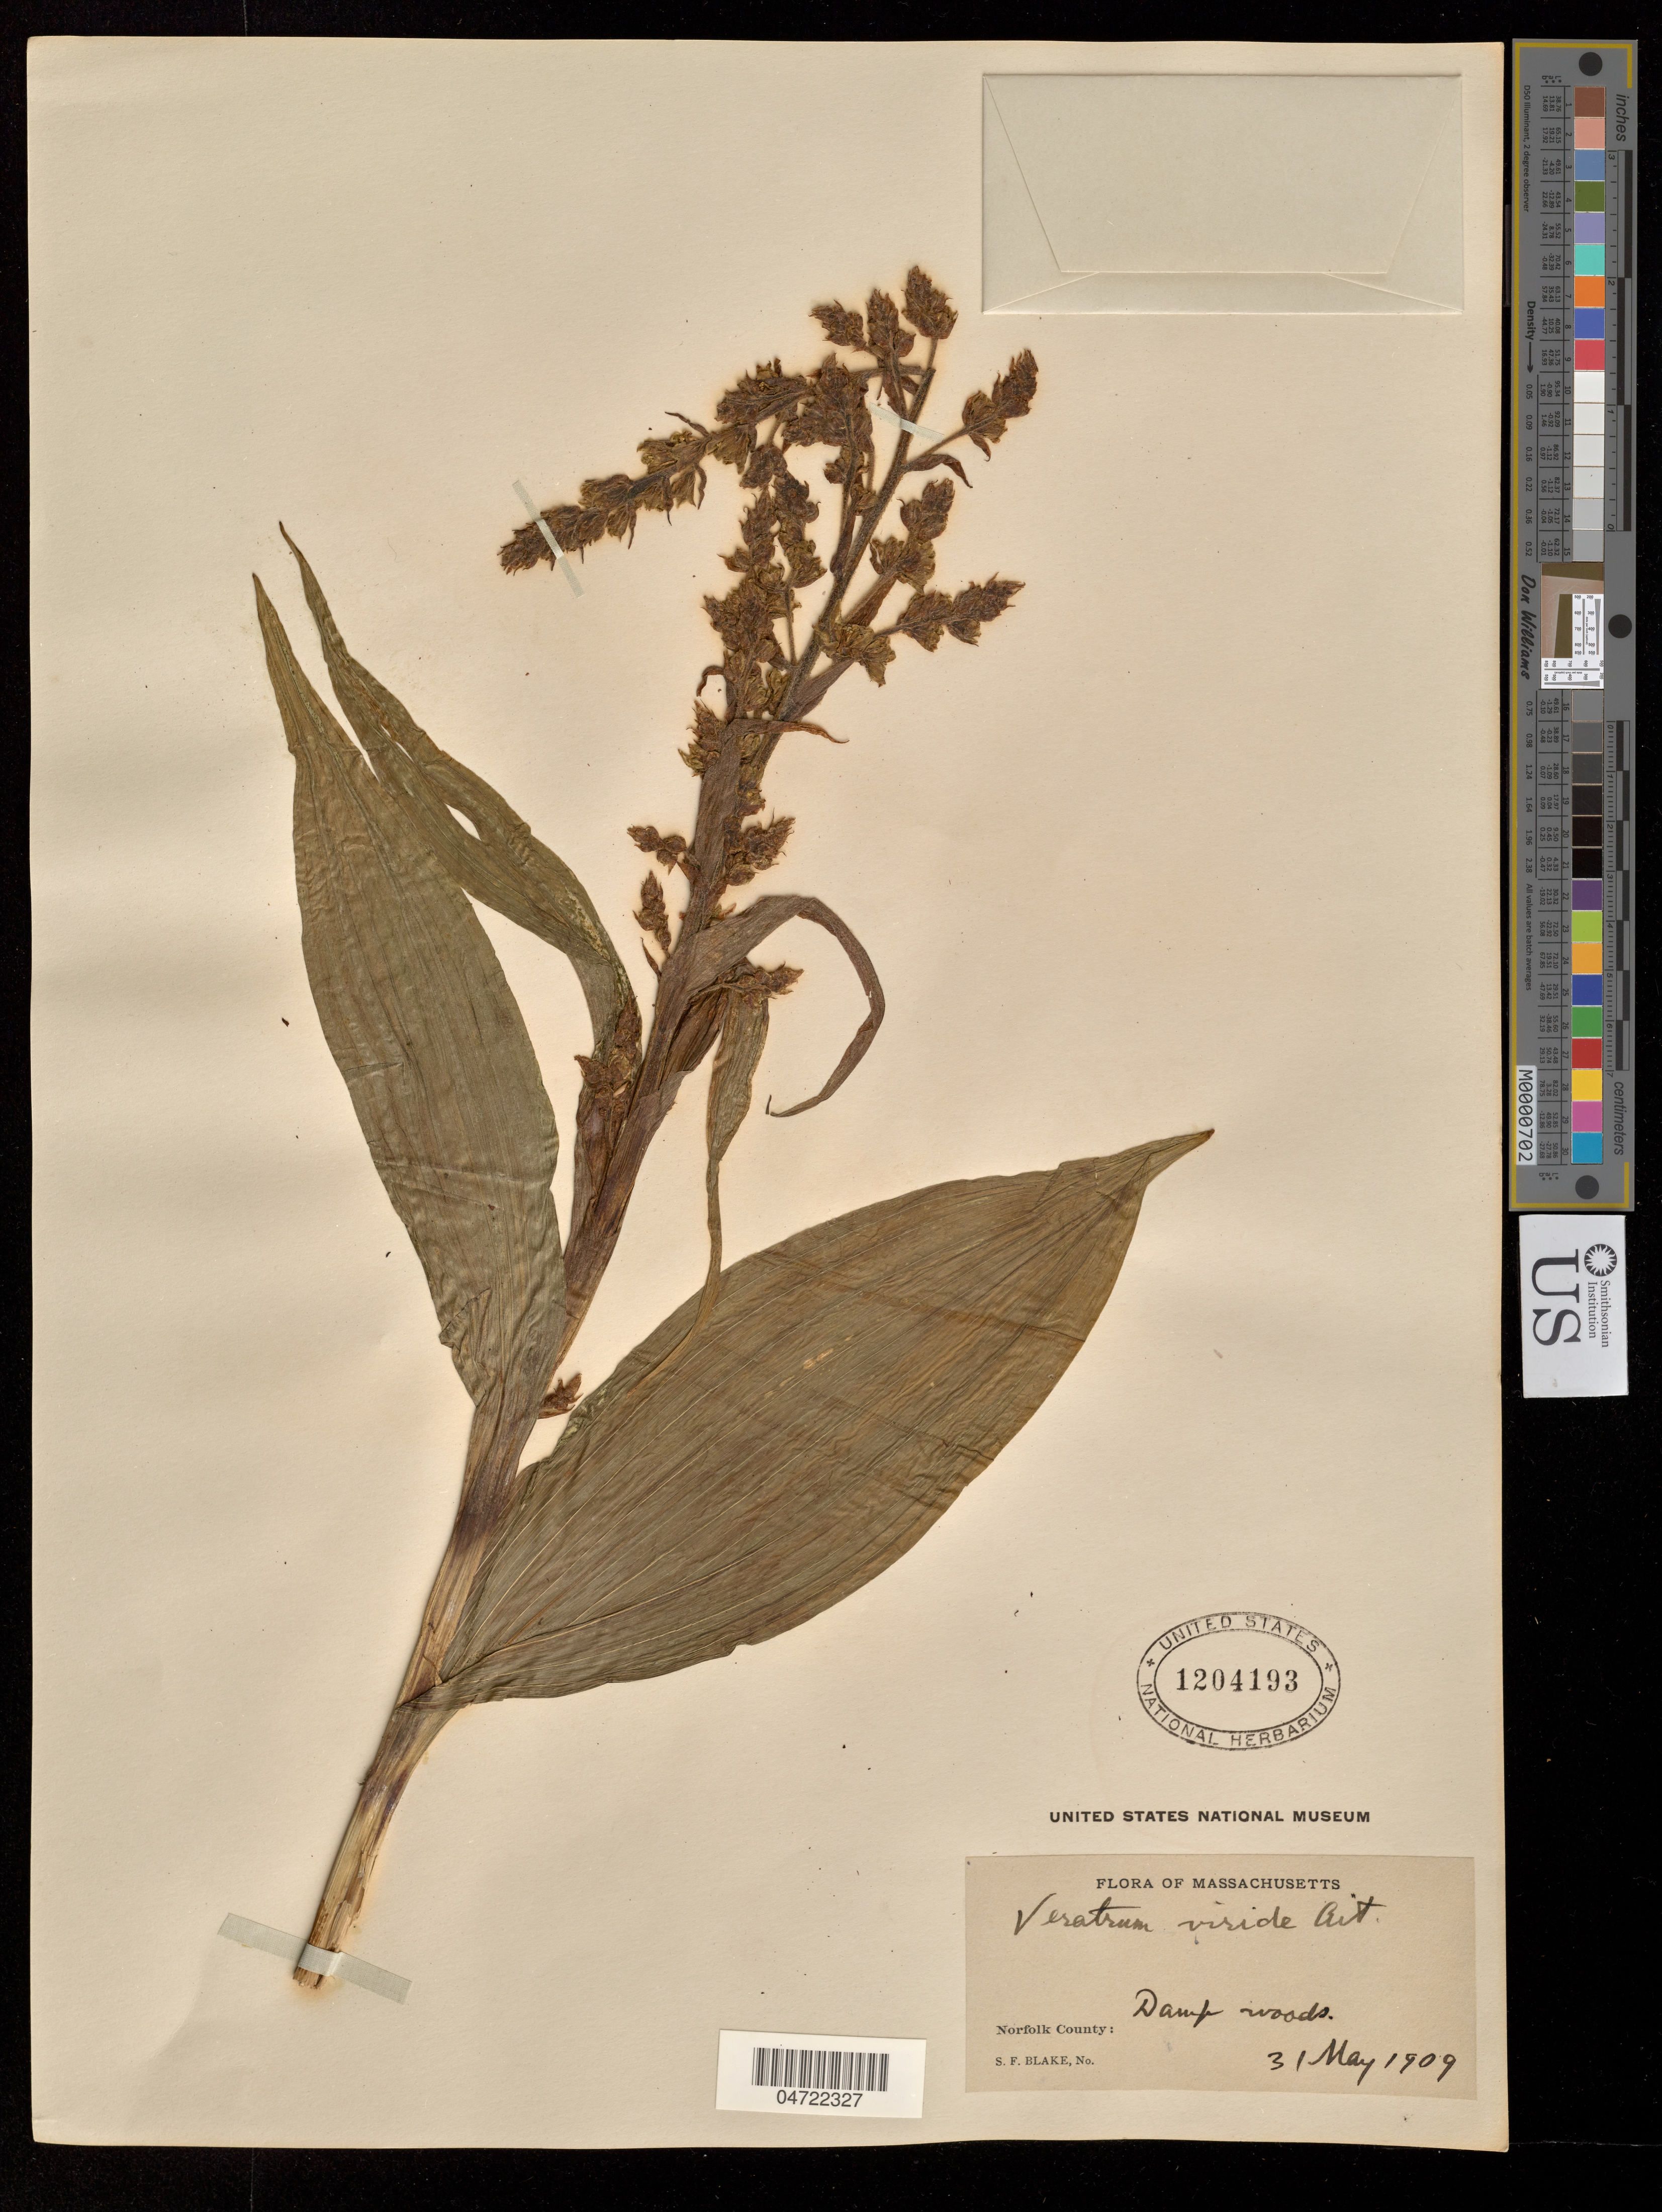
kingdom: Plantae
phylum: Tracheophyta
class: Liliopsida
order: Liliales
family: Melanthiaceae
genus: Veratrum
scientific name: Veratrum viride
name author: Aiton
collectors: S. Blake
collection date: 1909-05-31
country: United States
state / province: Massachusetts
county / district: Norfolk County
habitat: Damp woods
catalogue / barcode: US 1204193